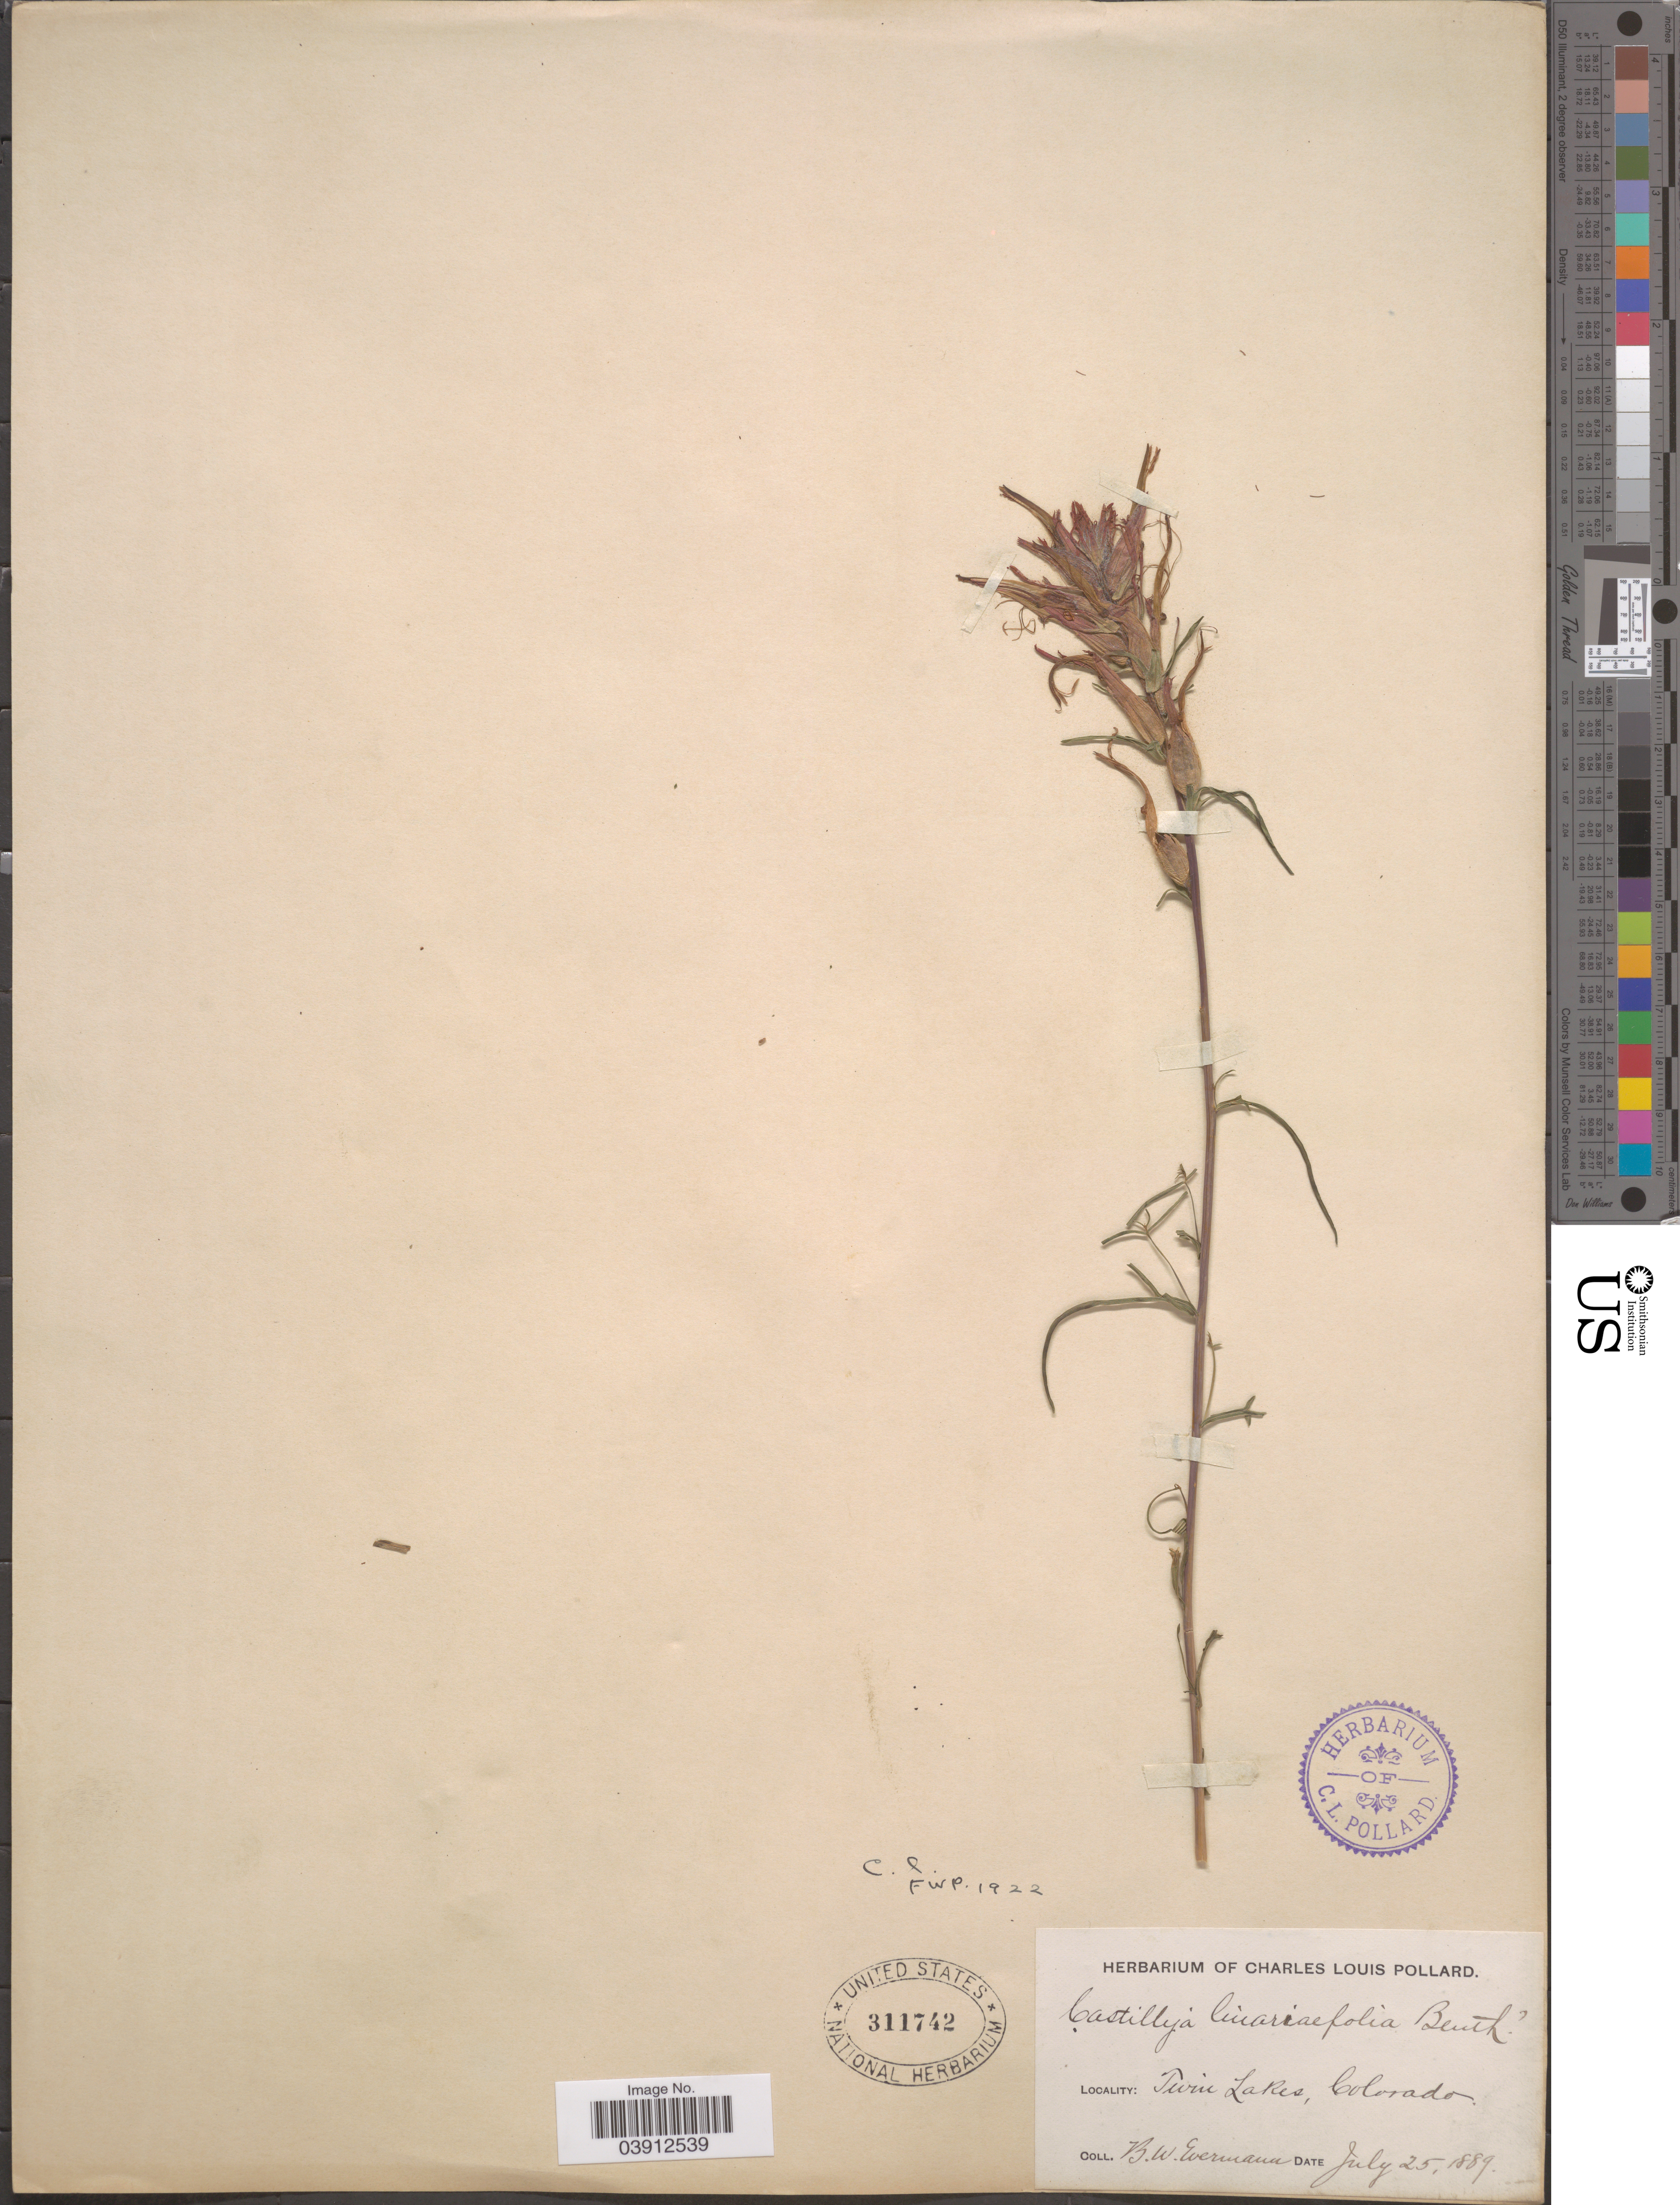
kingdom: Plantae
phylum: Tracheophyta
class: Magnoliopsida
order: Lamiales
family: Orobanchaceae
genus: Castilleja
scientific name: Castilleja linariifolia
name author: Benth.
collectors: B. W. Evermann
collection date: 1889-07-25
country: United States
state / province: Colorado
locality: Twin Lakes.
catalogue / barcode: US 311742